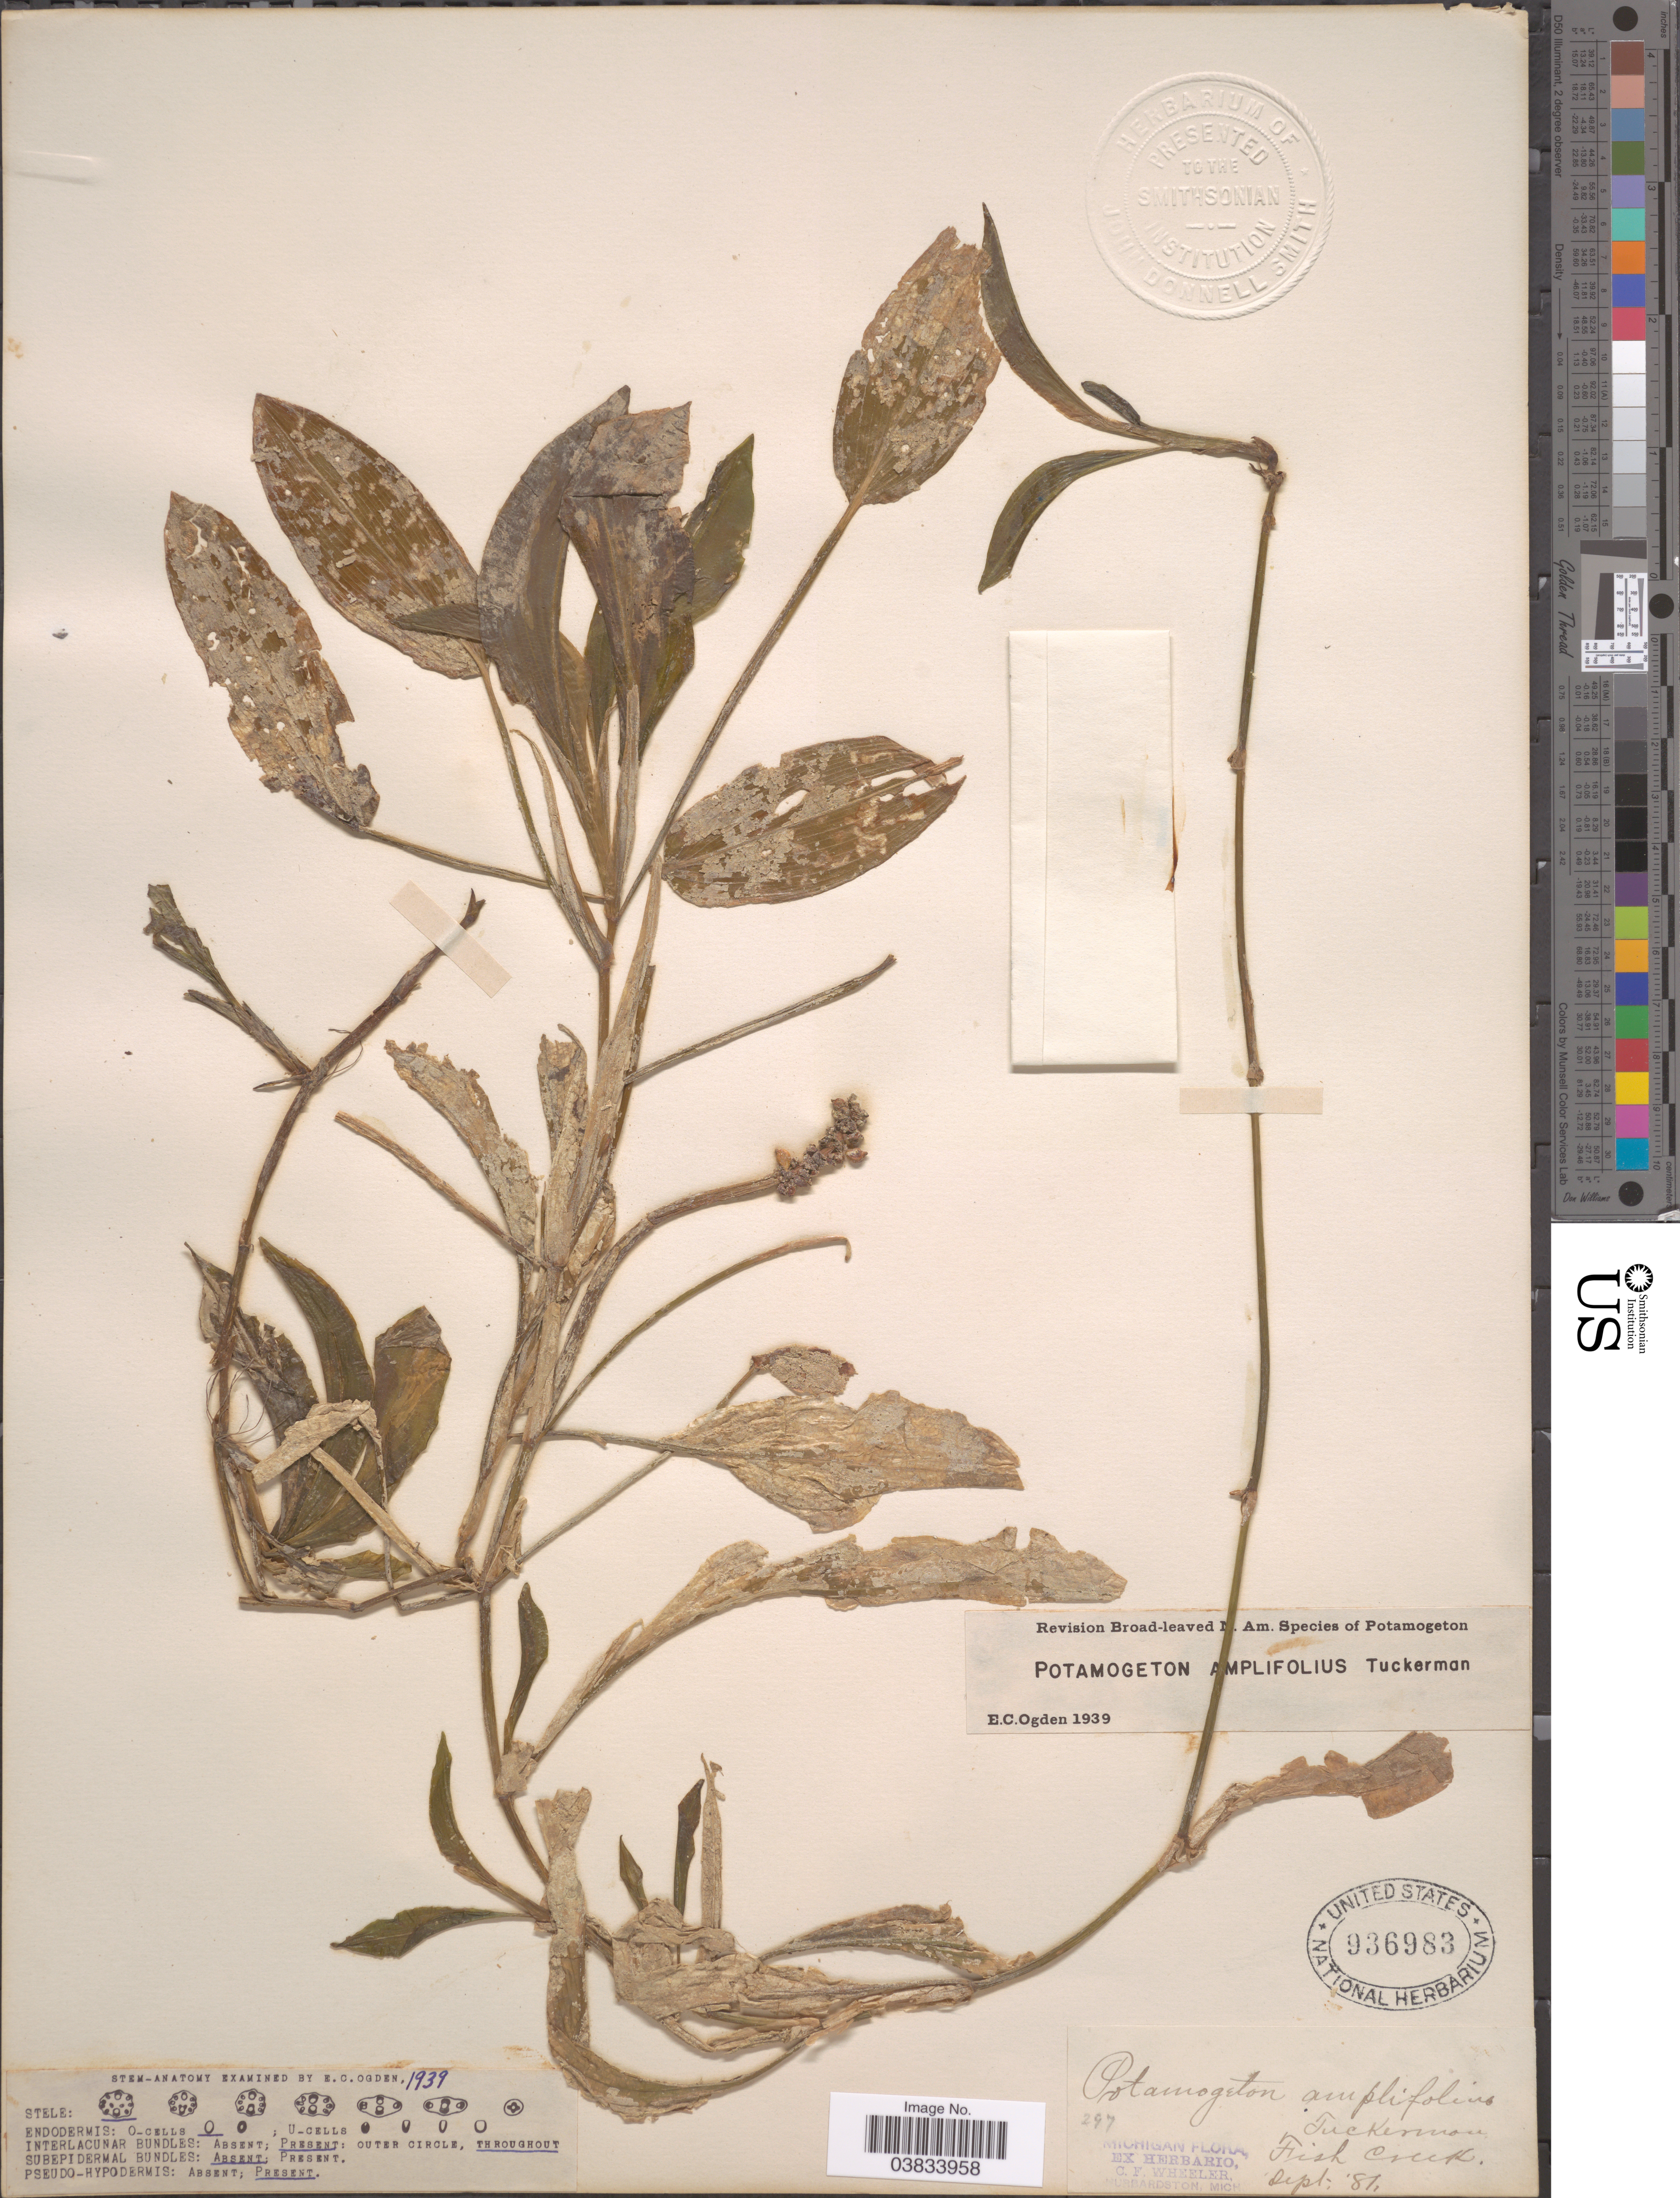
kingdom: Plantae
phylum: Tracheophyta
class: Liliopsida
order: Alismatales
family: Potamogetonaceae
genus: Potamogeton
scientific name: Potamogeton amplifolius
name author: Tuckerm.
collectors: Ex Herb. C. F. Wheeler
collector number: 297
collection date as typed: Transcribed d/m/y: /9/81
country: United States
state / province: Michigan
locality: Tuckerman, Fish Creek.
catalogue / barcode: US 936983